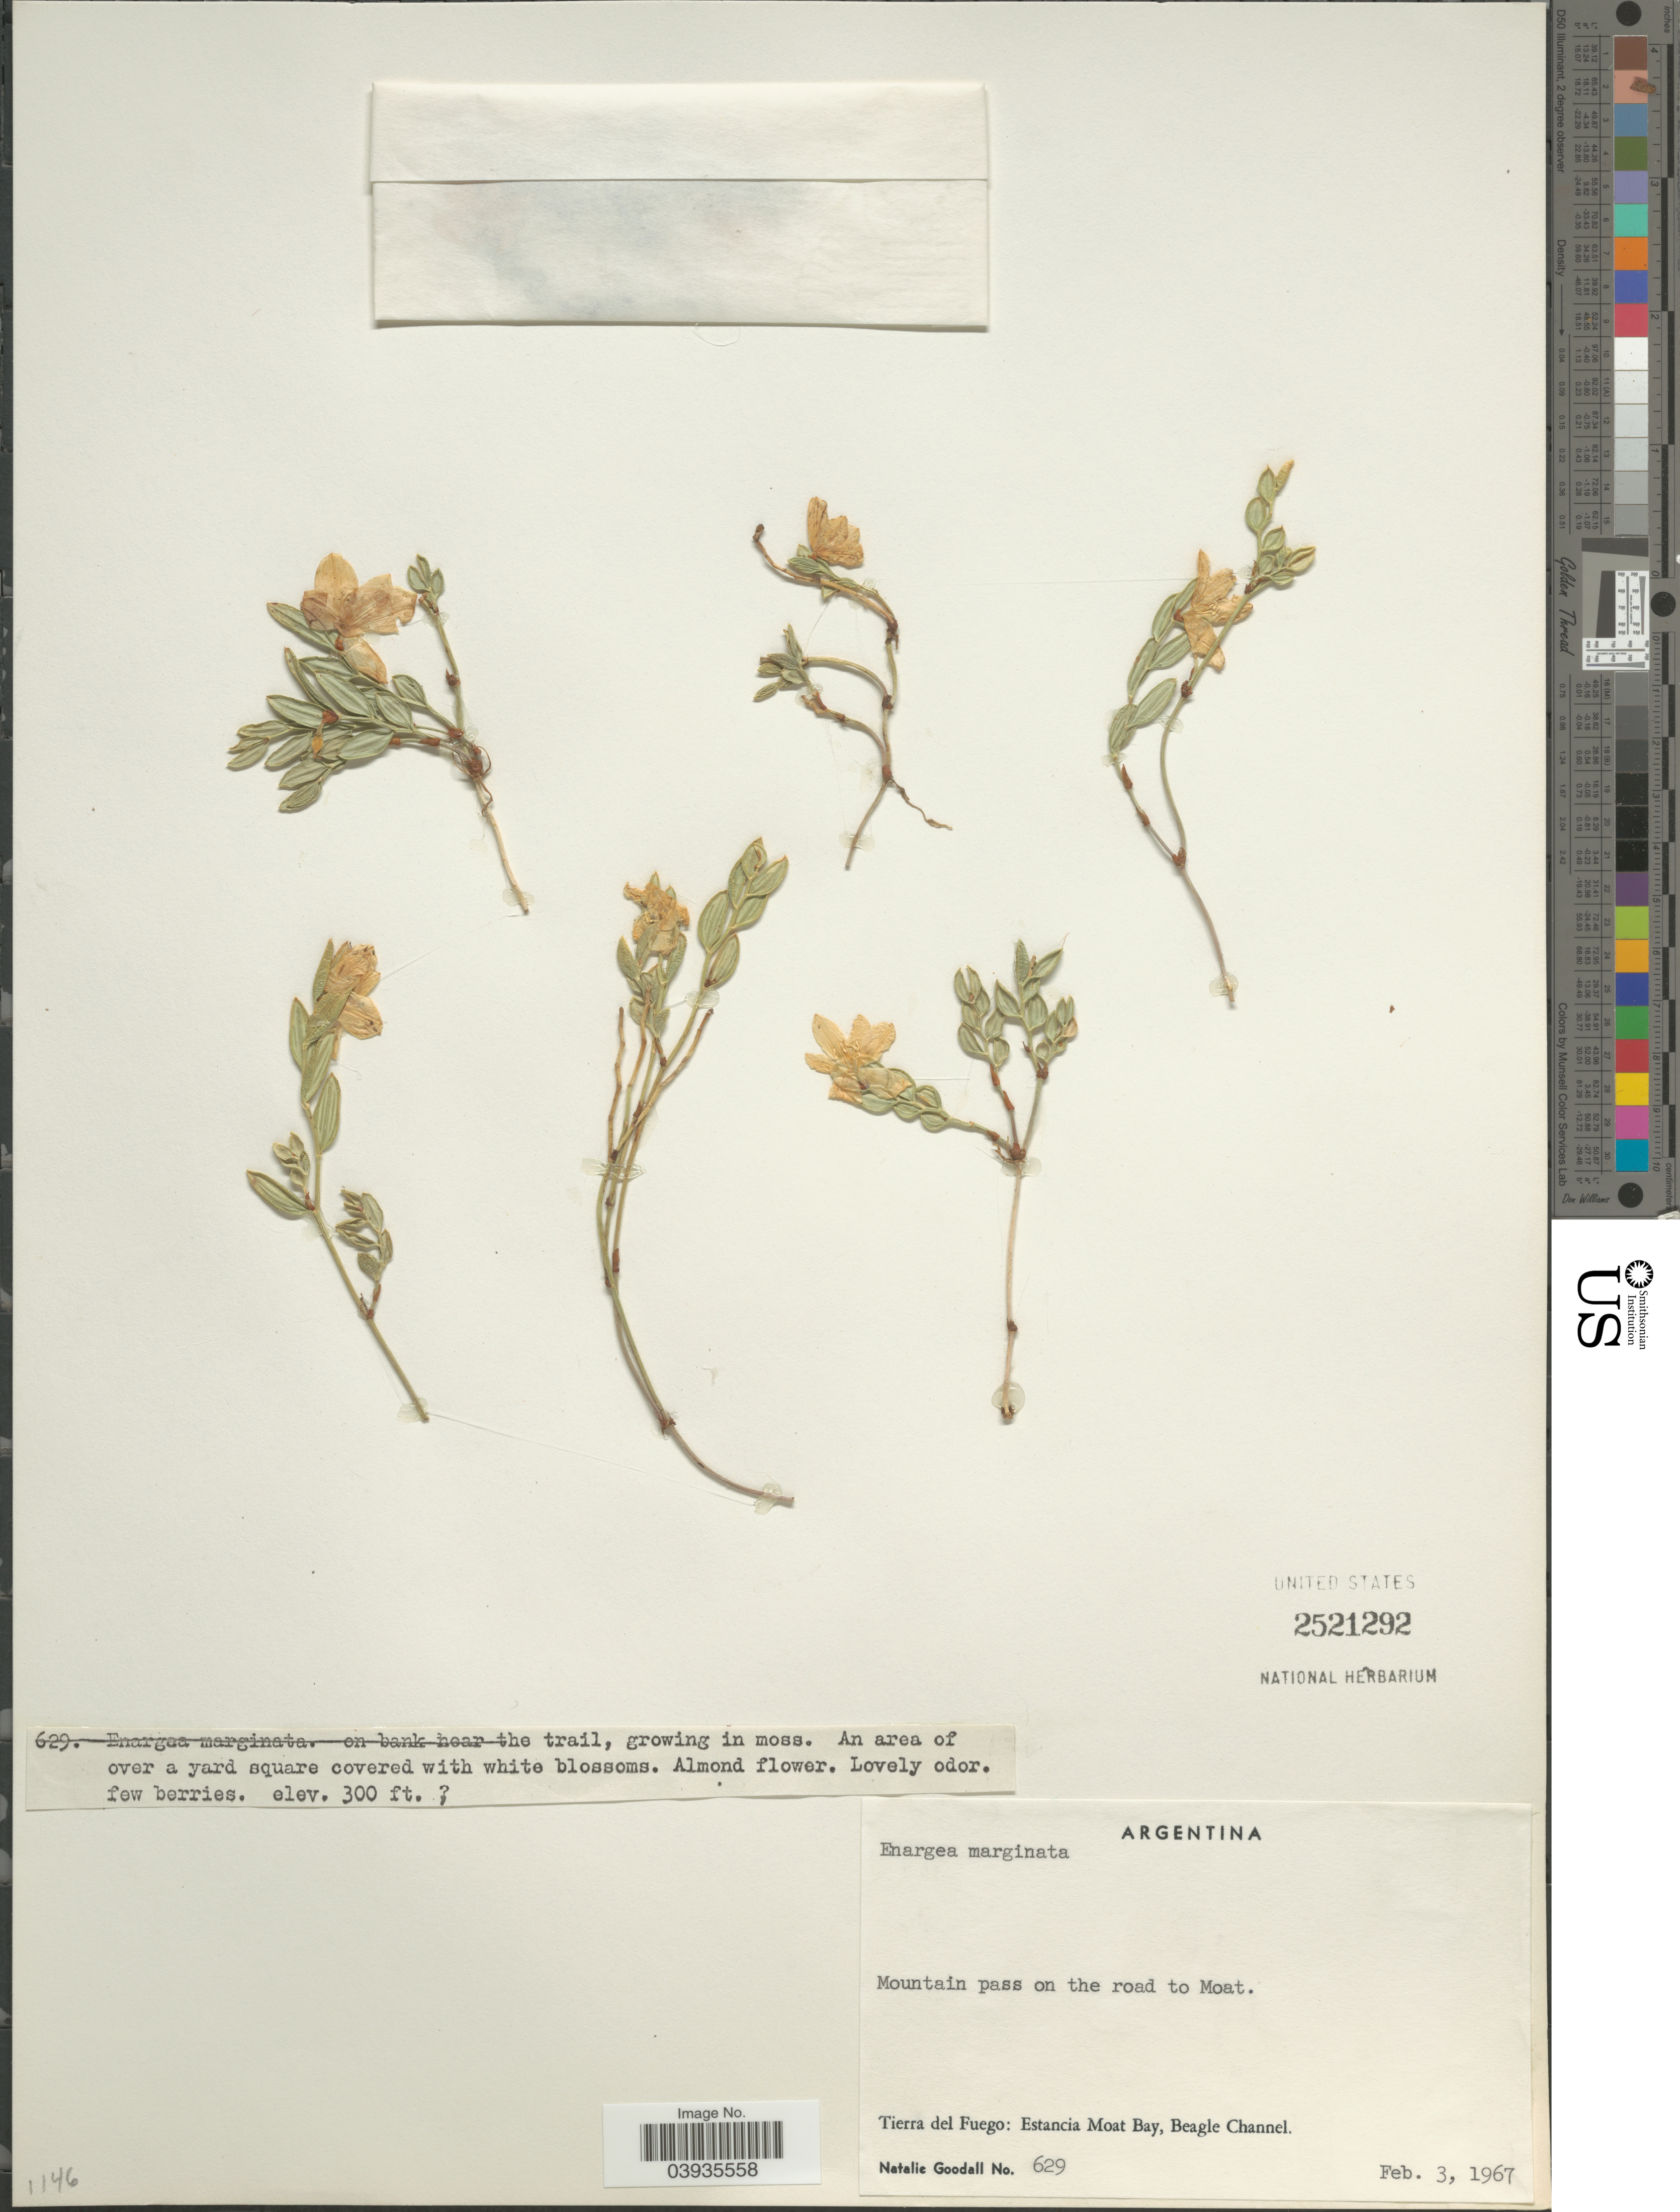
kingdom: Plantae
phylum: Tracheophyta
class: Liliopsida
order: Liliales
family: Alstroemeriaceae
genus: Luzuriaga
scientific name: Luzuriaga marginata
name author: (Gaertn.) Benth. & Hook. f.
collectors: N. Goodall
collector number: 629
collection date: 1967-02-03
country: Argentina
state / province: Tierra del Fuego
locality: Mountain pass on the road to Moat. Estancia Moat Bay, Beagle Channel.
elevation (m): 91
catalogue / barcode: US 2521292